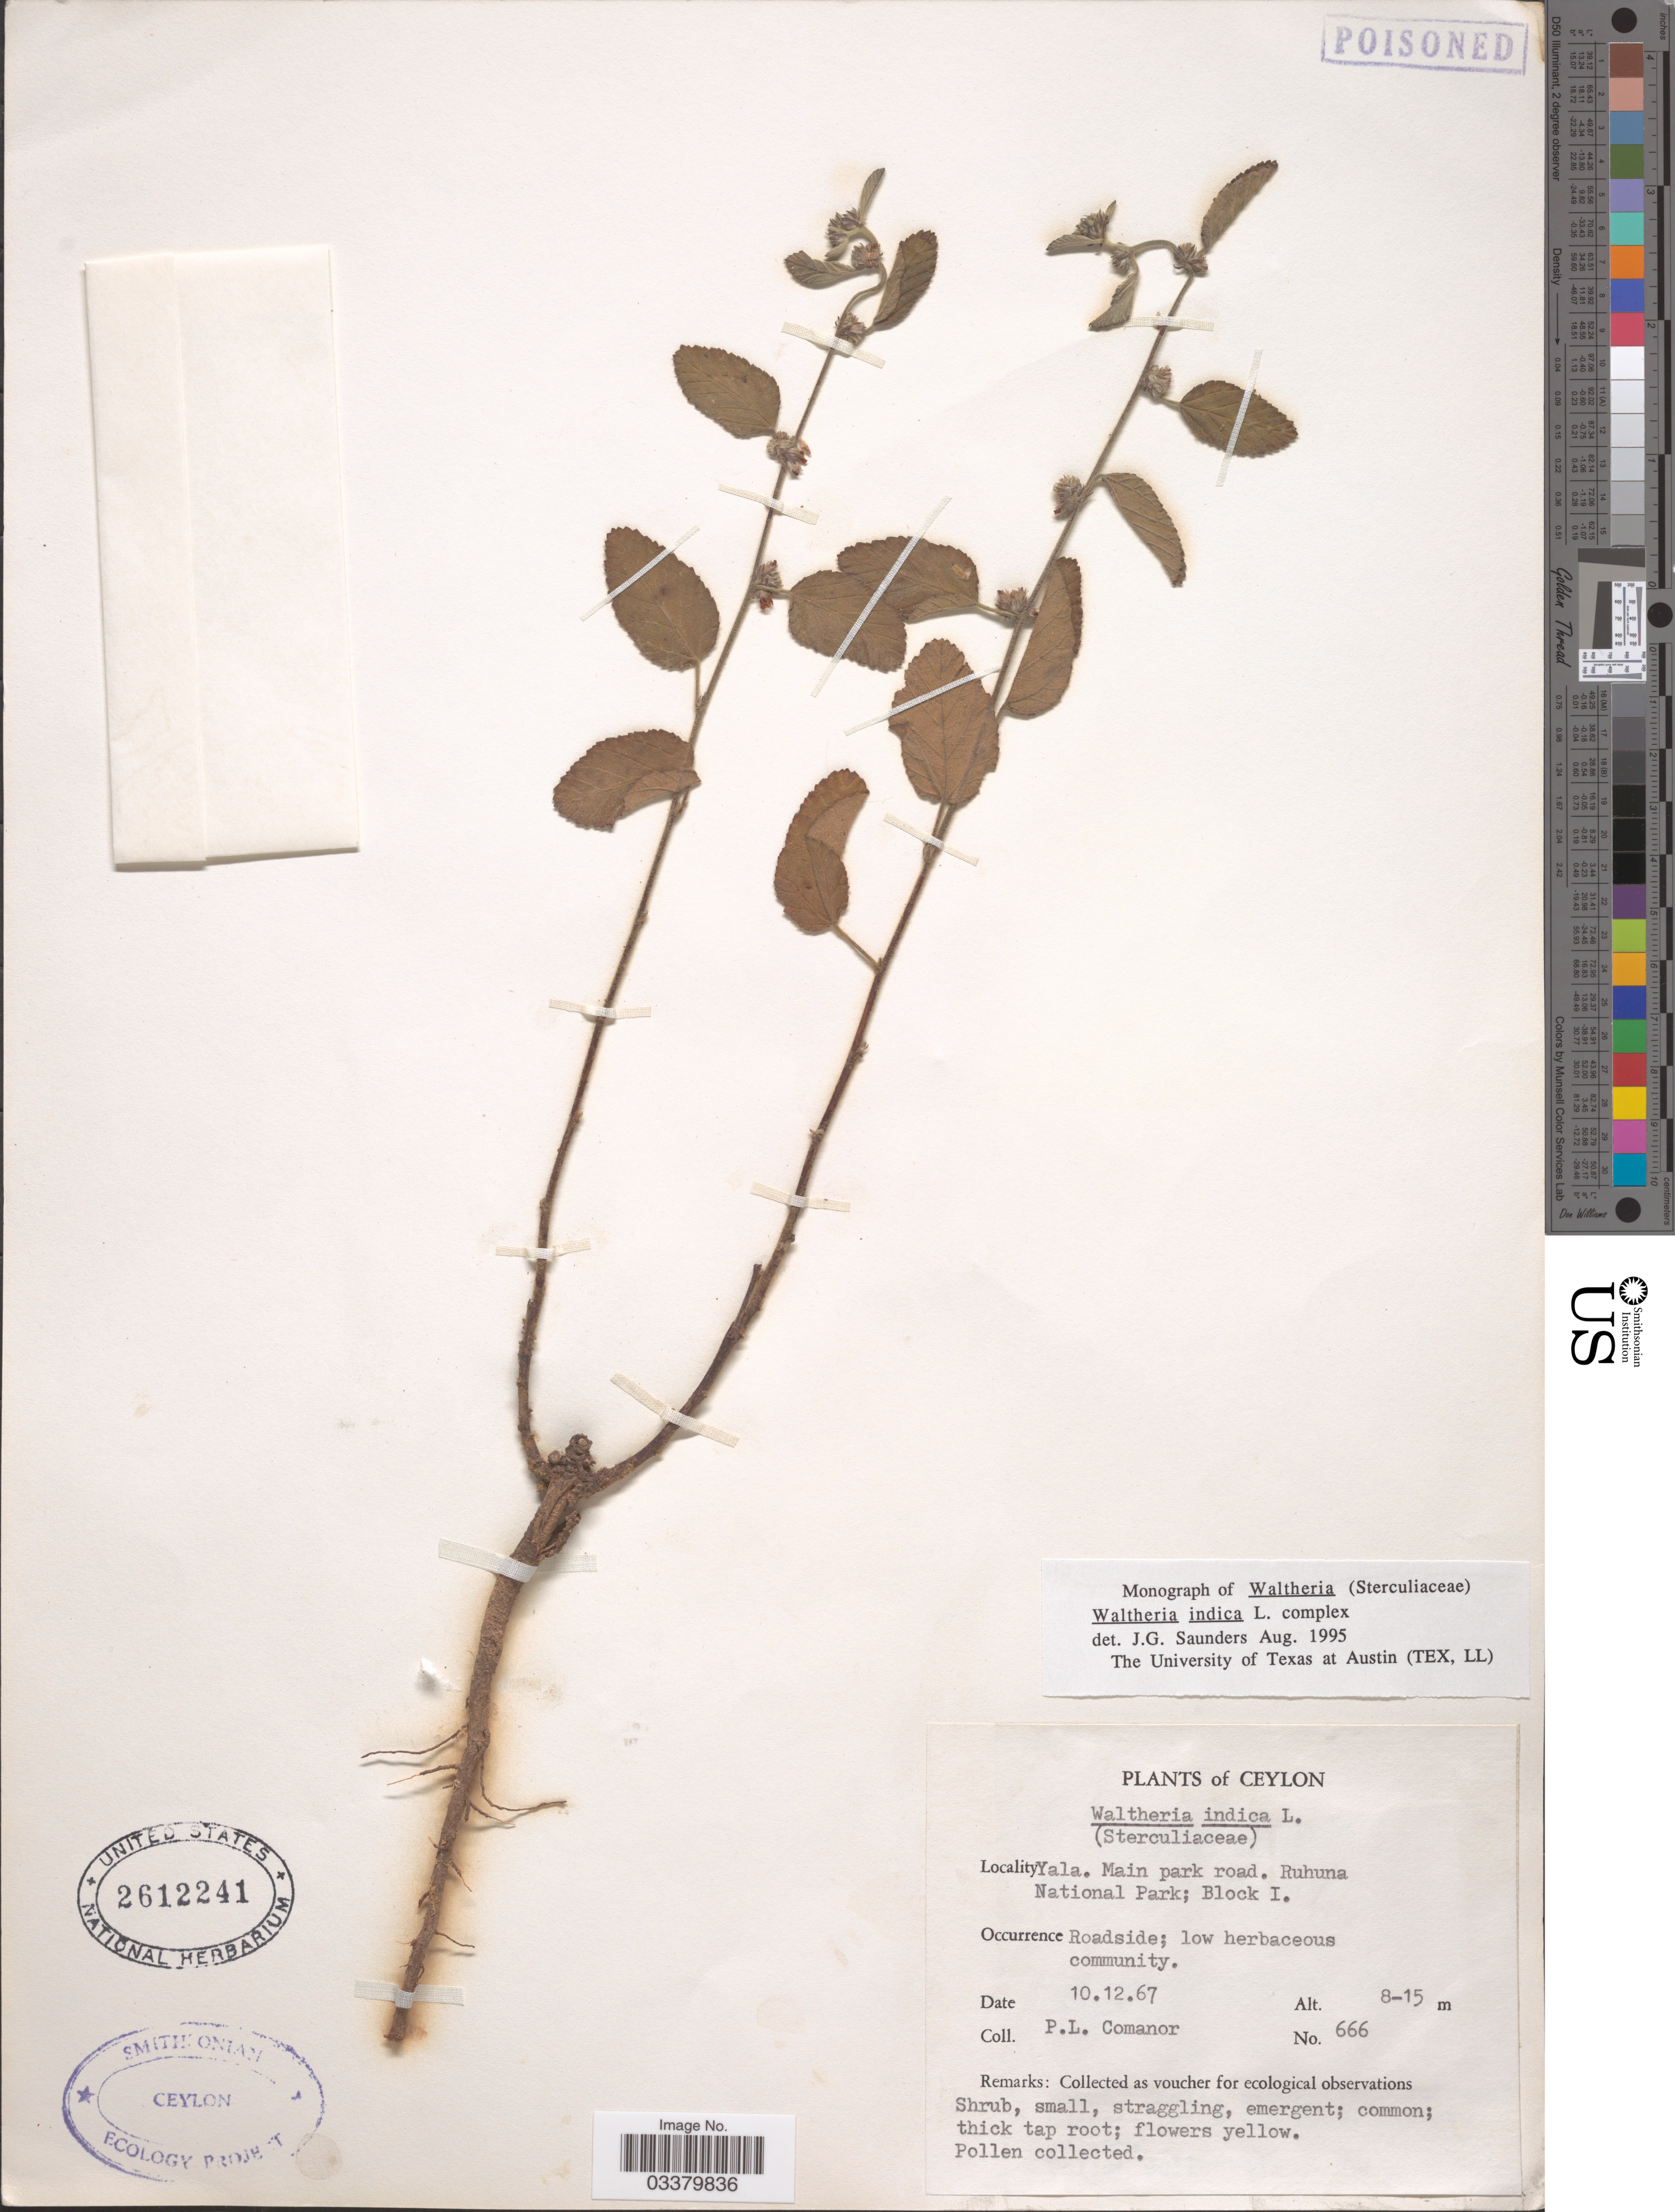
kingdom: Plantae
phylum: Tracheophyta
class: Magnoliopsida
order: Malvales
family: Malvaceae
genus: Waltheria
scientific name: Waltheria indica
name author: L.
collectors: P. Comanor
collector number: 666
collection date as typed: Transcribed d/m/y: 10/12/67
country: Sri Lanka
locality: Ceylon, Yala. Main park road. Ruhuna National Park; Block I.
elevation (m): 8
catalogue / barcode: US 2612241